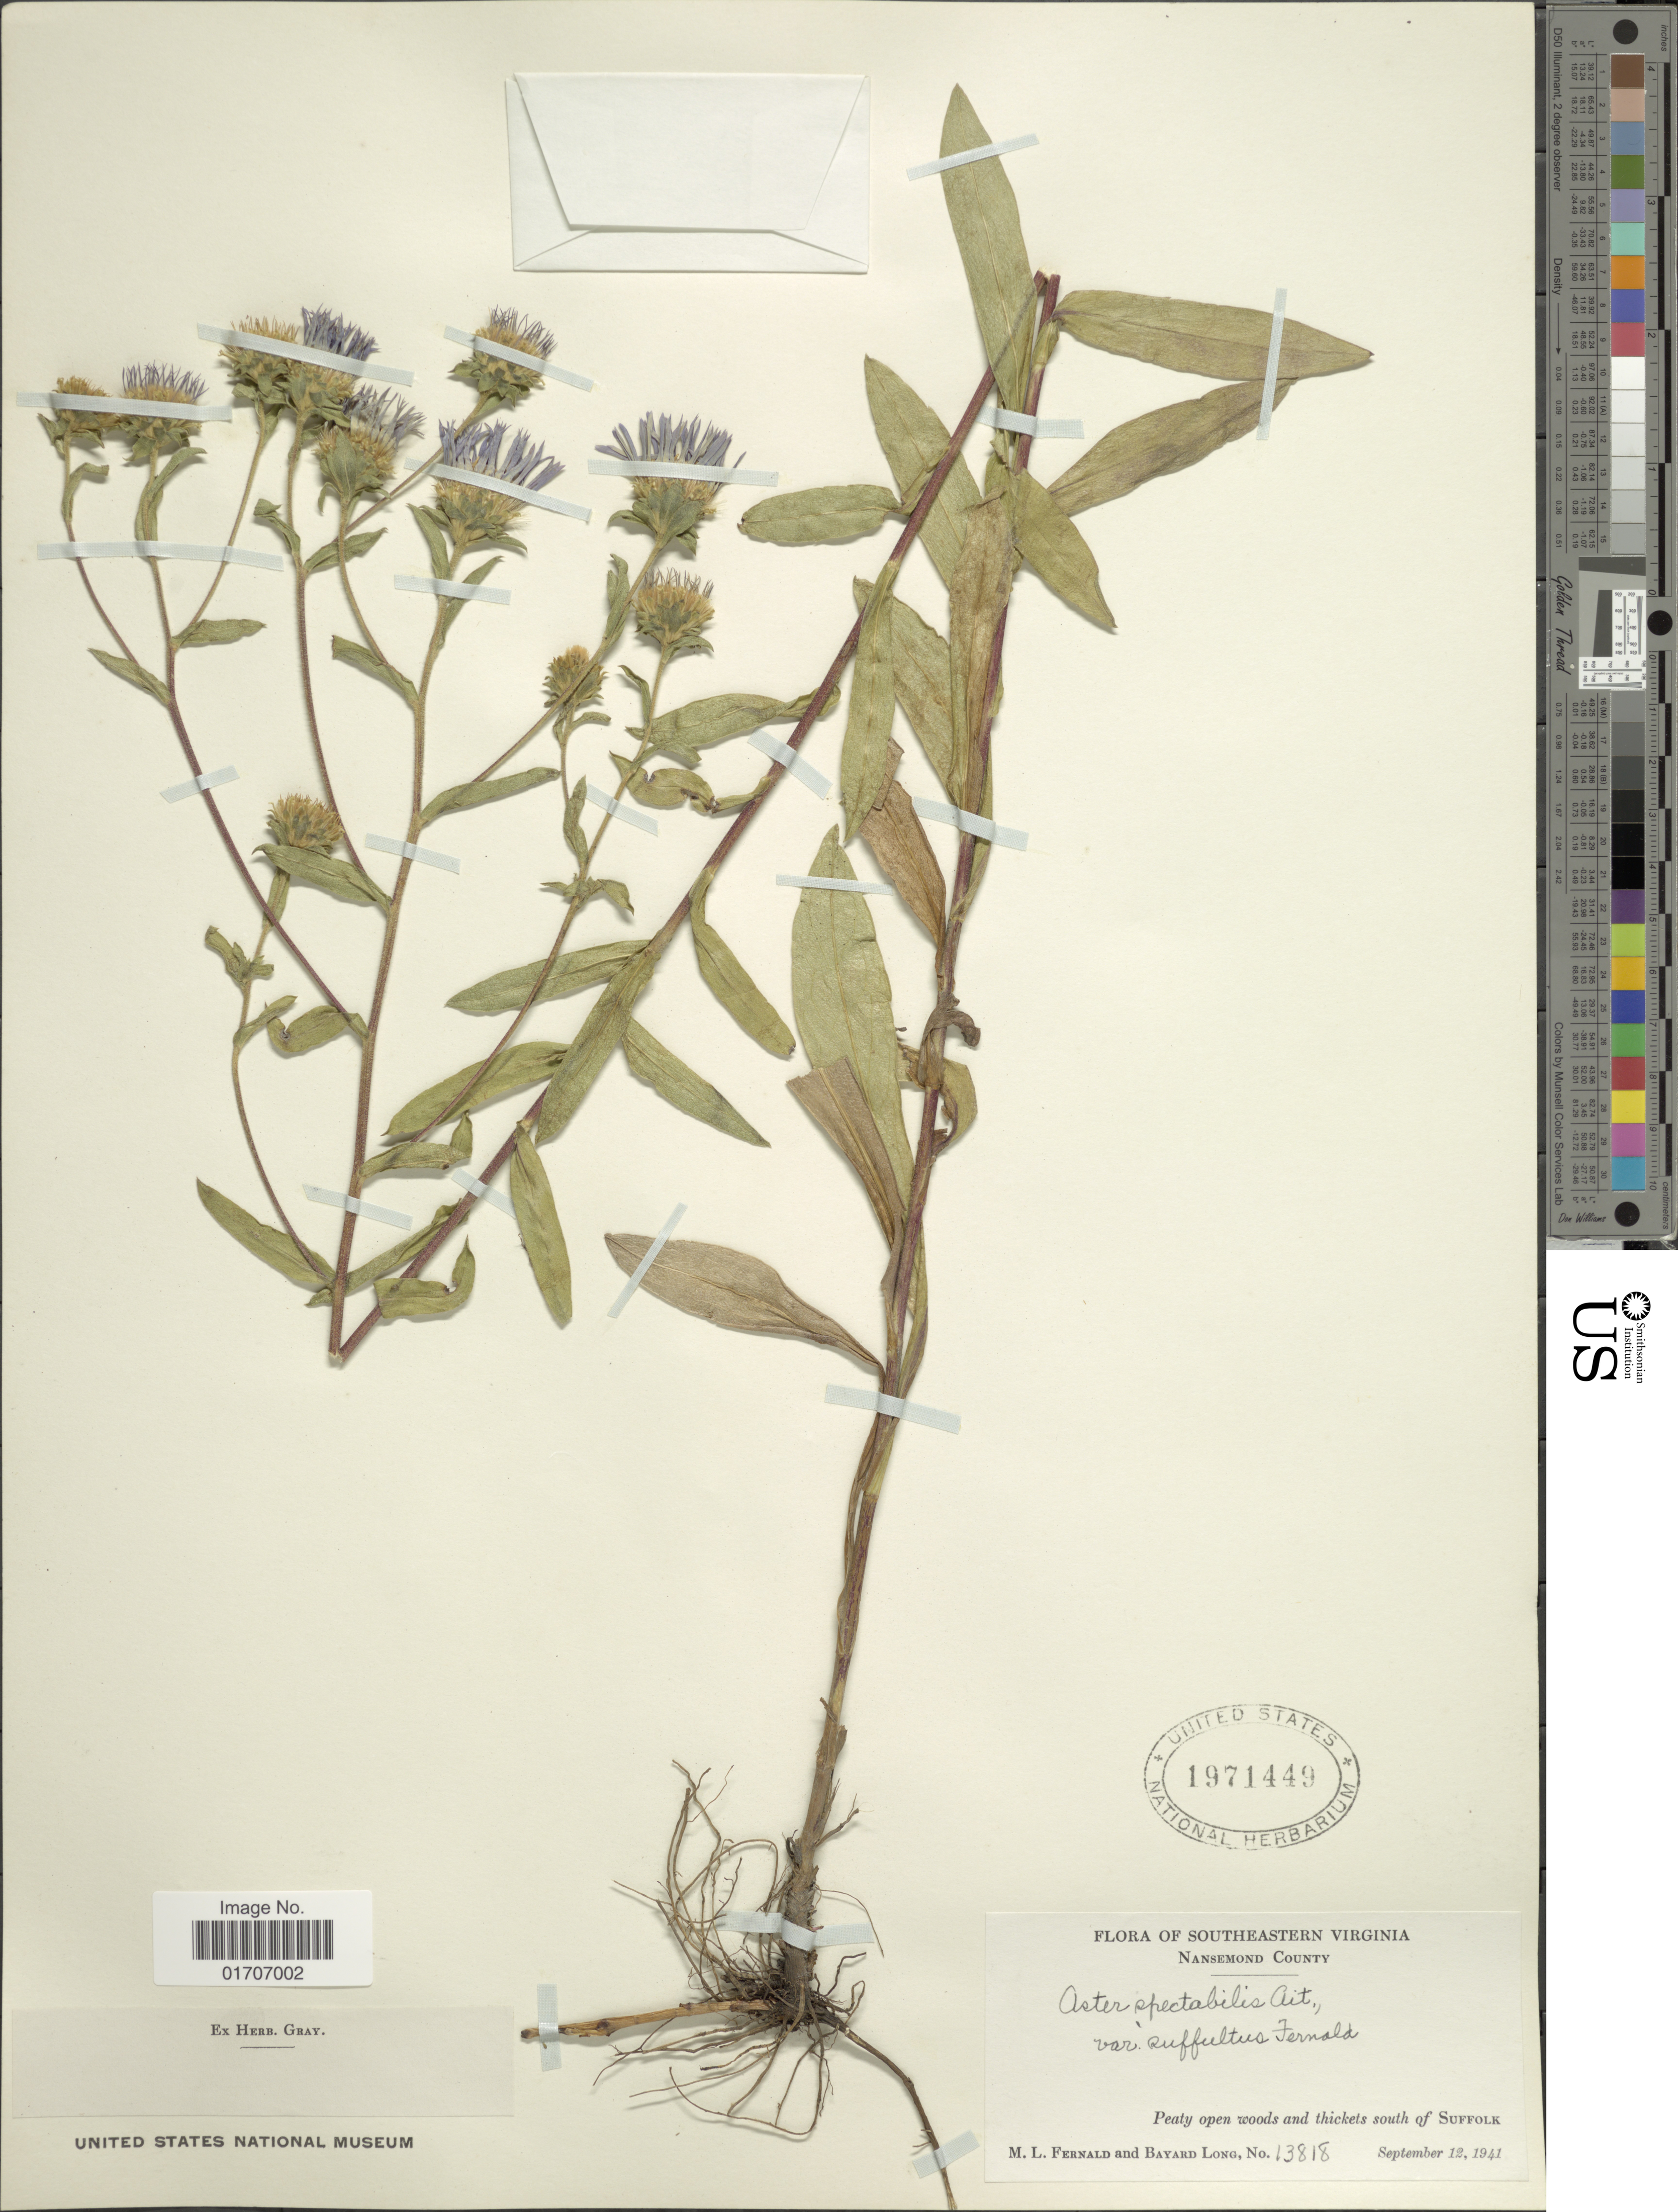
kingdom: Plantae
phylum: Tracheophyta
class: Magnoliopsida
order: Asterales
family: Asteraceae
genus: Eurybia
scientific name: Eurybia spectabilis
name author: (Aiton) G.L. Nesom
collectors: M. L. Fernald & B. Long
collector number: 13818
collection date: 1941-09-12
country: United States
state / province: Virginia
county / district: City of Suffolk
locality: Southeastern Virginia. Nansemond County. Peaty open woods and thickets south of Suffolk.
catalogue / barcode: US 1971449